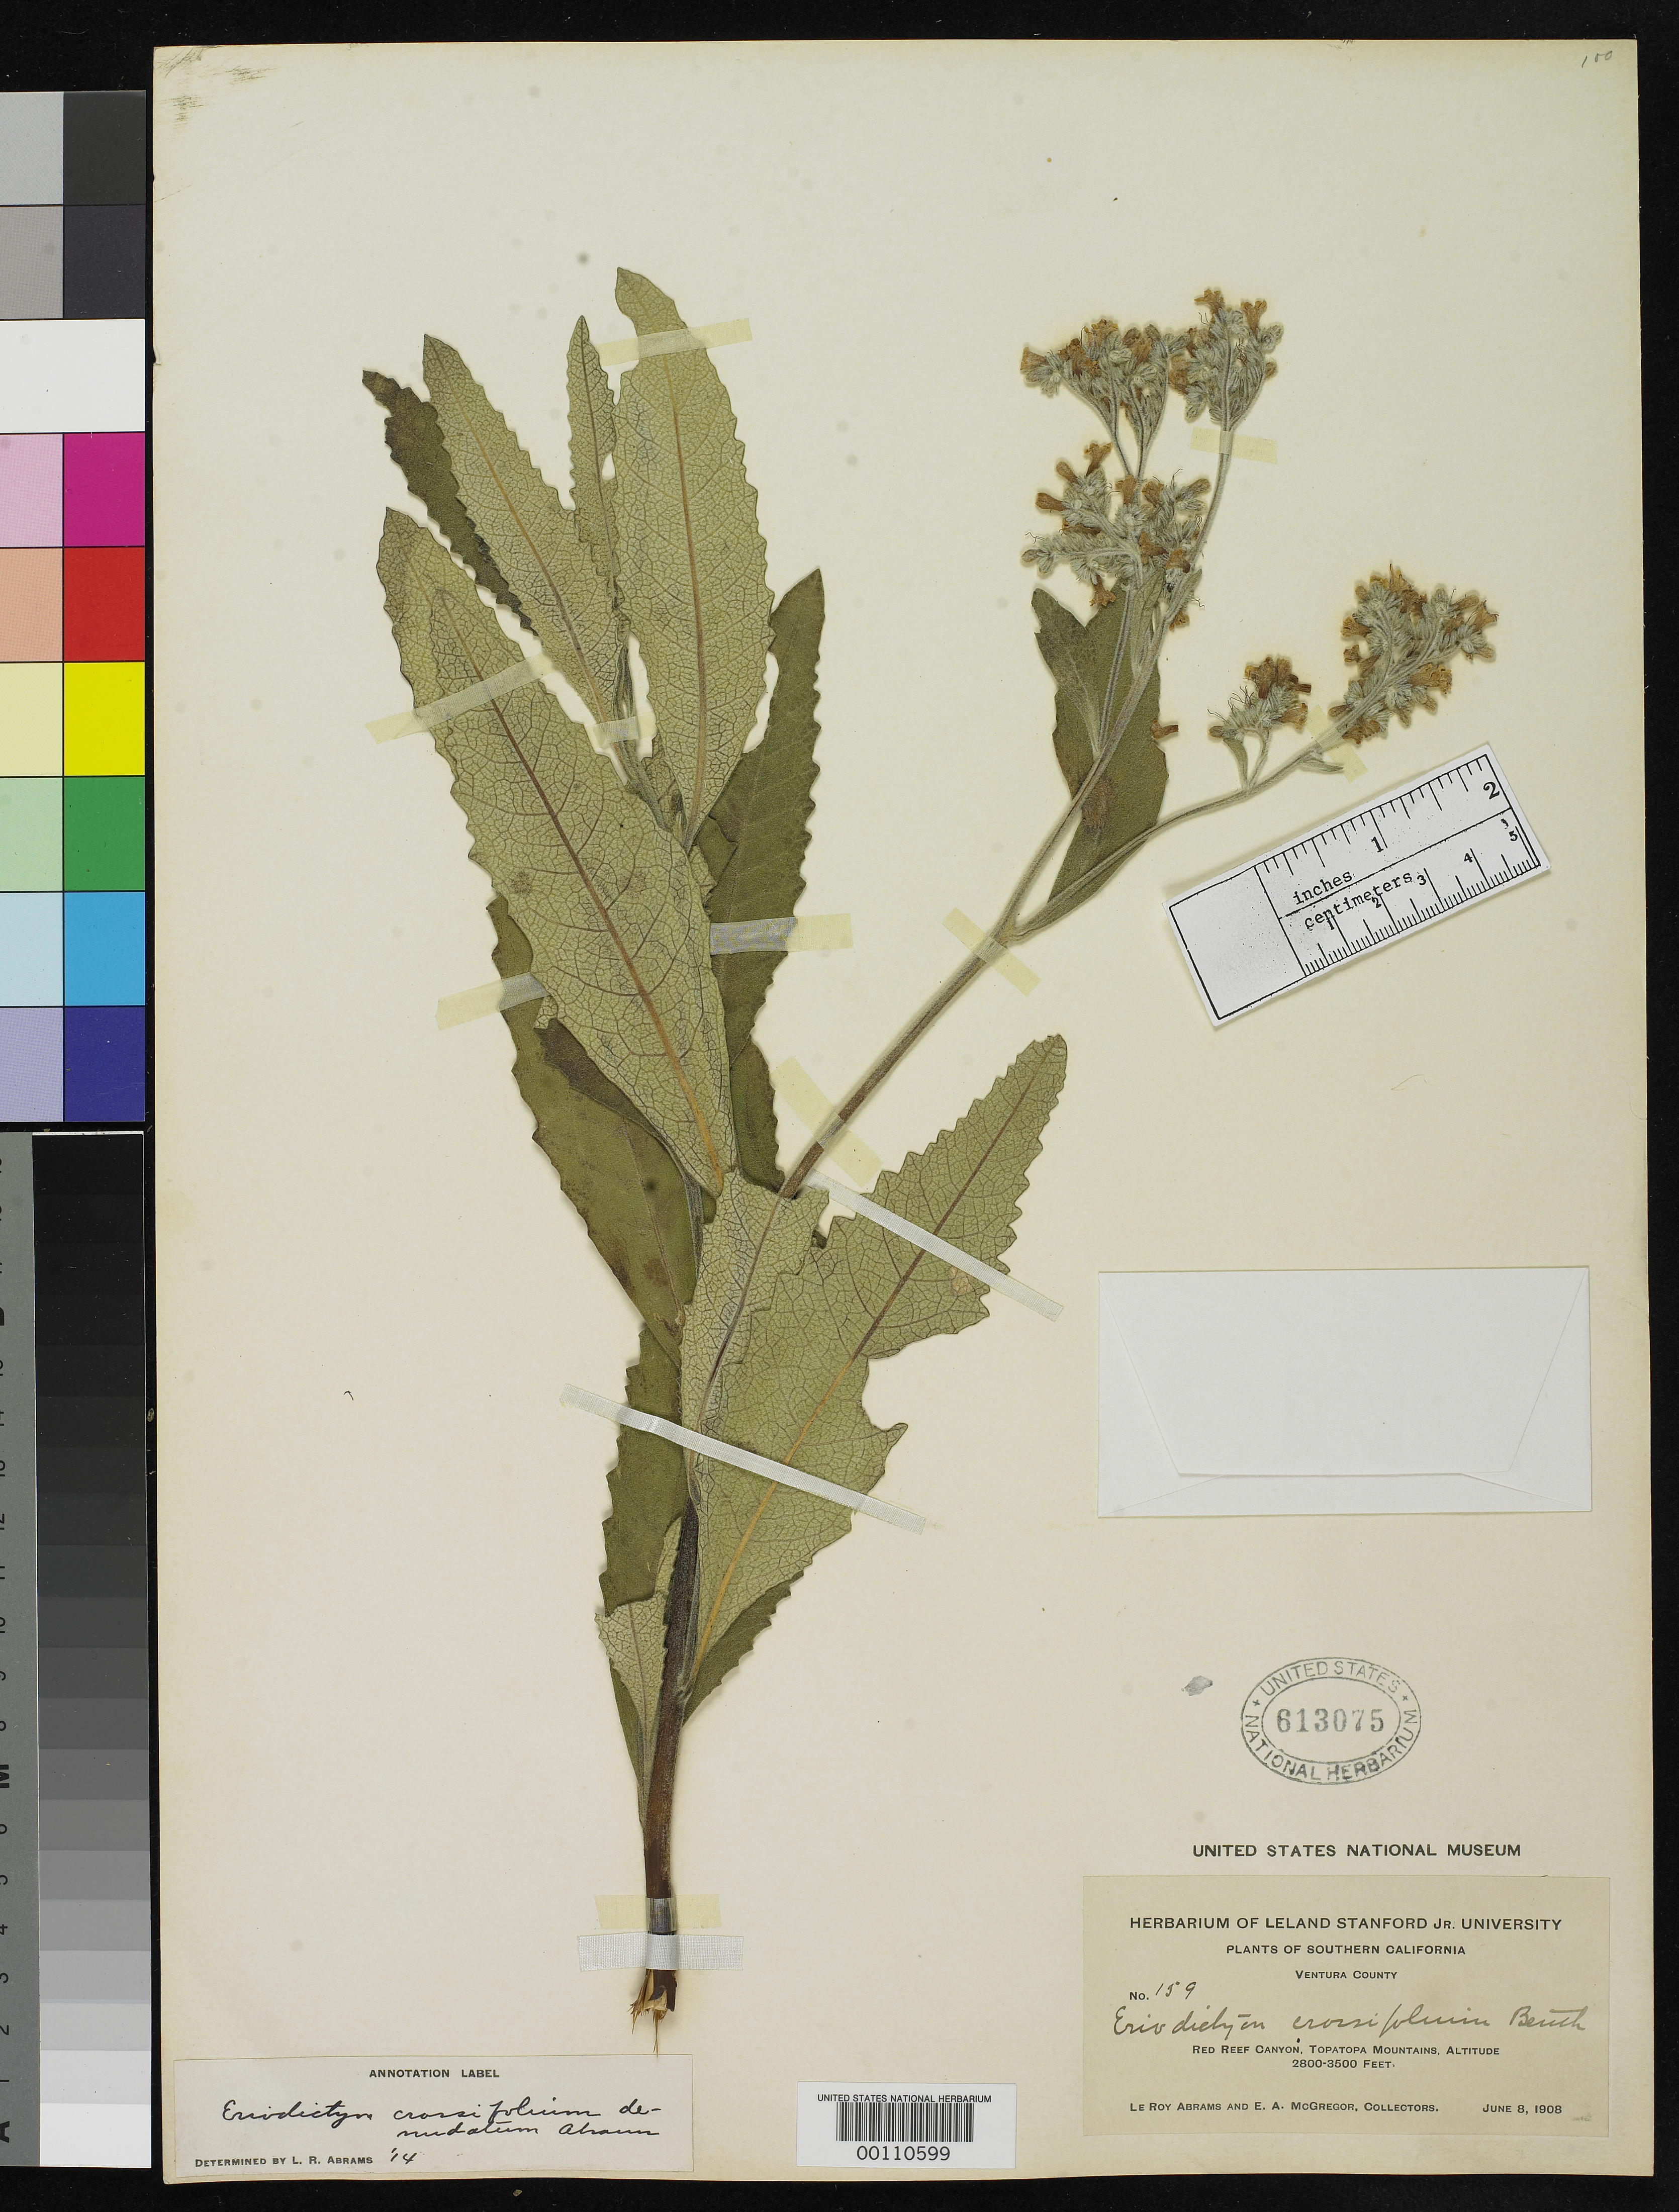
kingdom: Plantae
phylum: Tracheophyta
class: Magnoliopsida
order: Boraginales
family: Namaceae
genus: Eriodictyon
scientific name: Eriodictyon crassifolium var. denudatum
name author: Abrams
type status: Isotype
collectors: L. Abrams & E. A. McGregor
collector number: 159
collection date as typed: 08 Jun 1908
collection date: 1908-06-08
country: United States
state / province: California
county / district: Ventura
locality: Topatopa Mountains, Red Reef Canyon.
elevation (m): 853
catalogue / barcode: US 613075